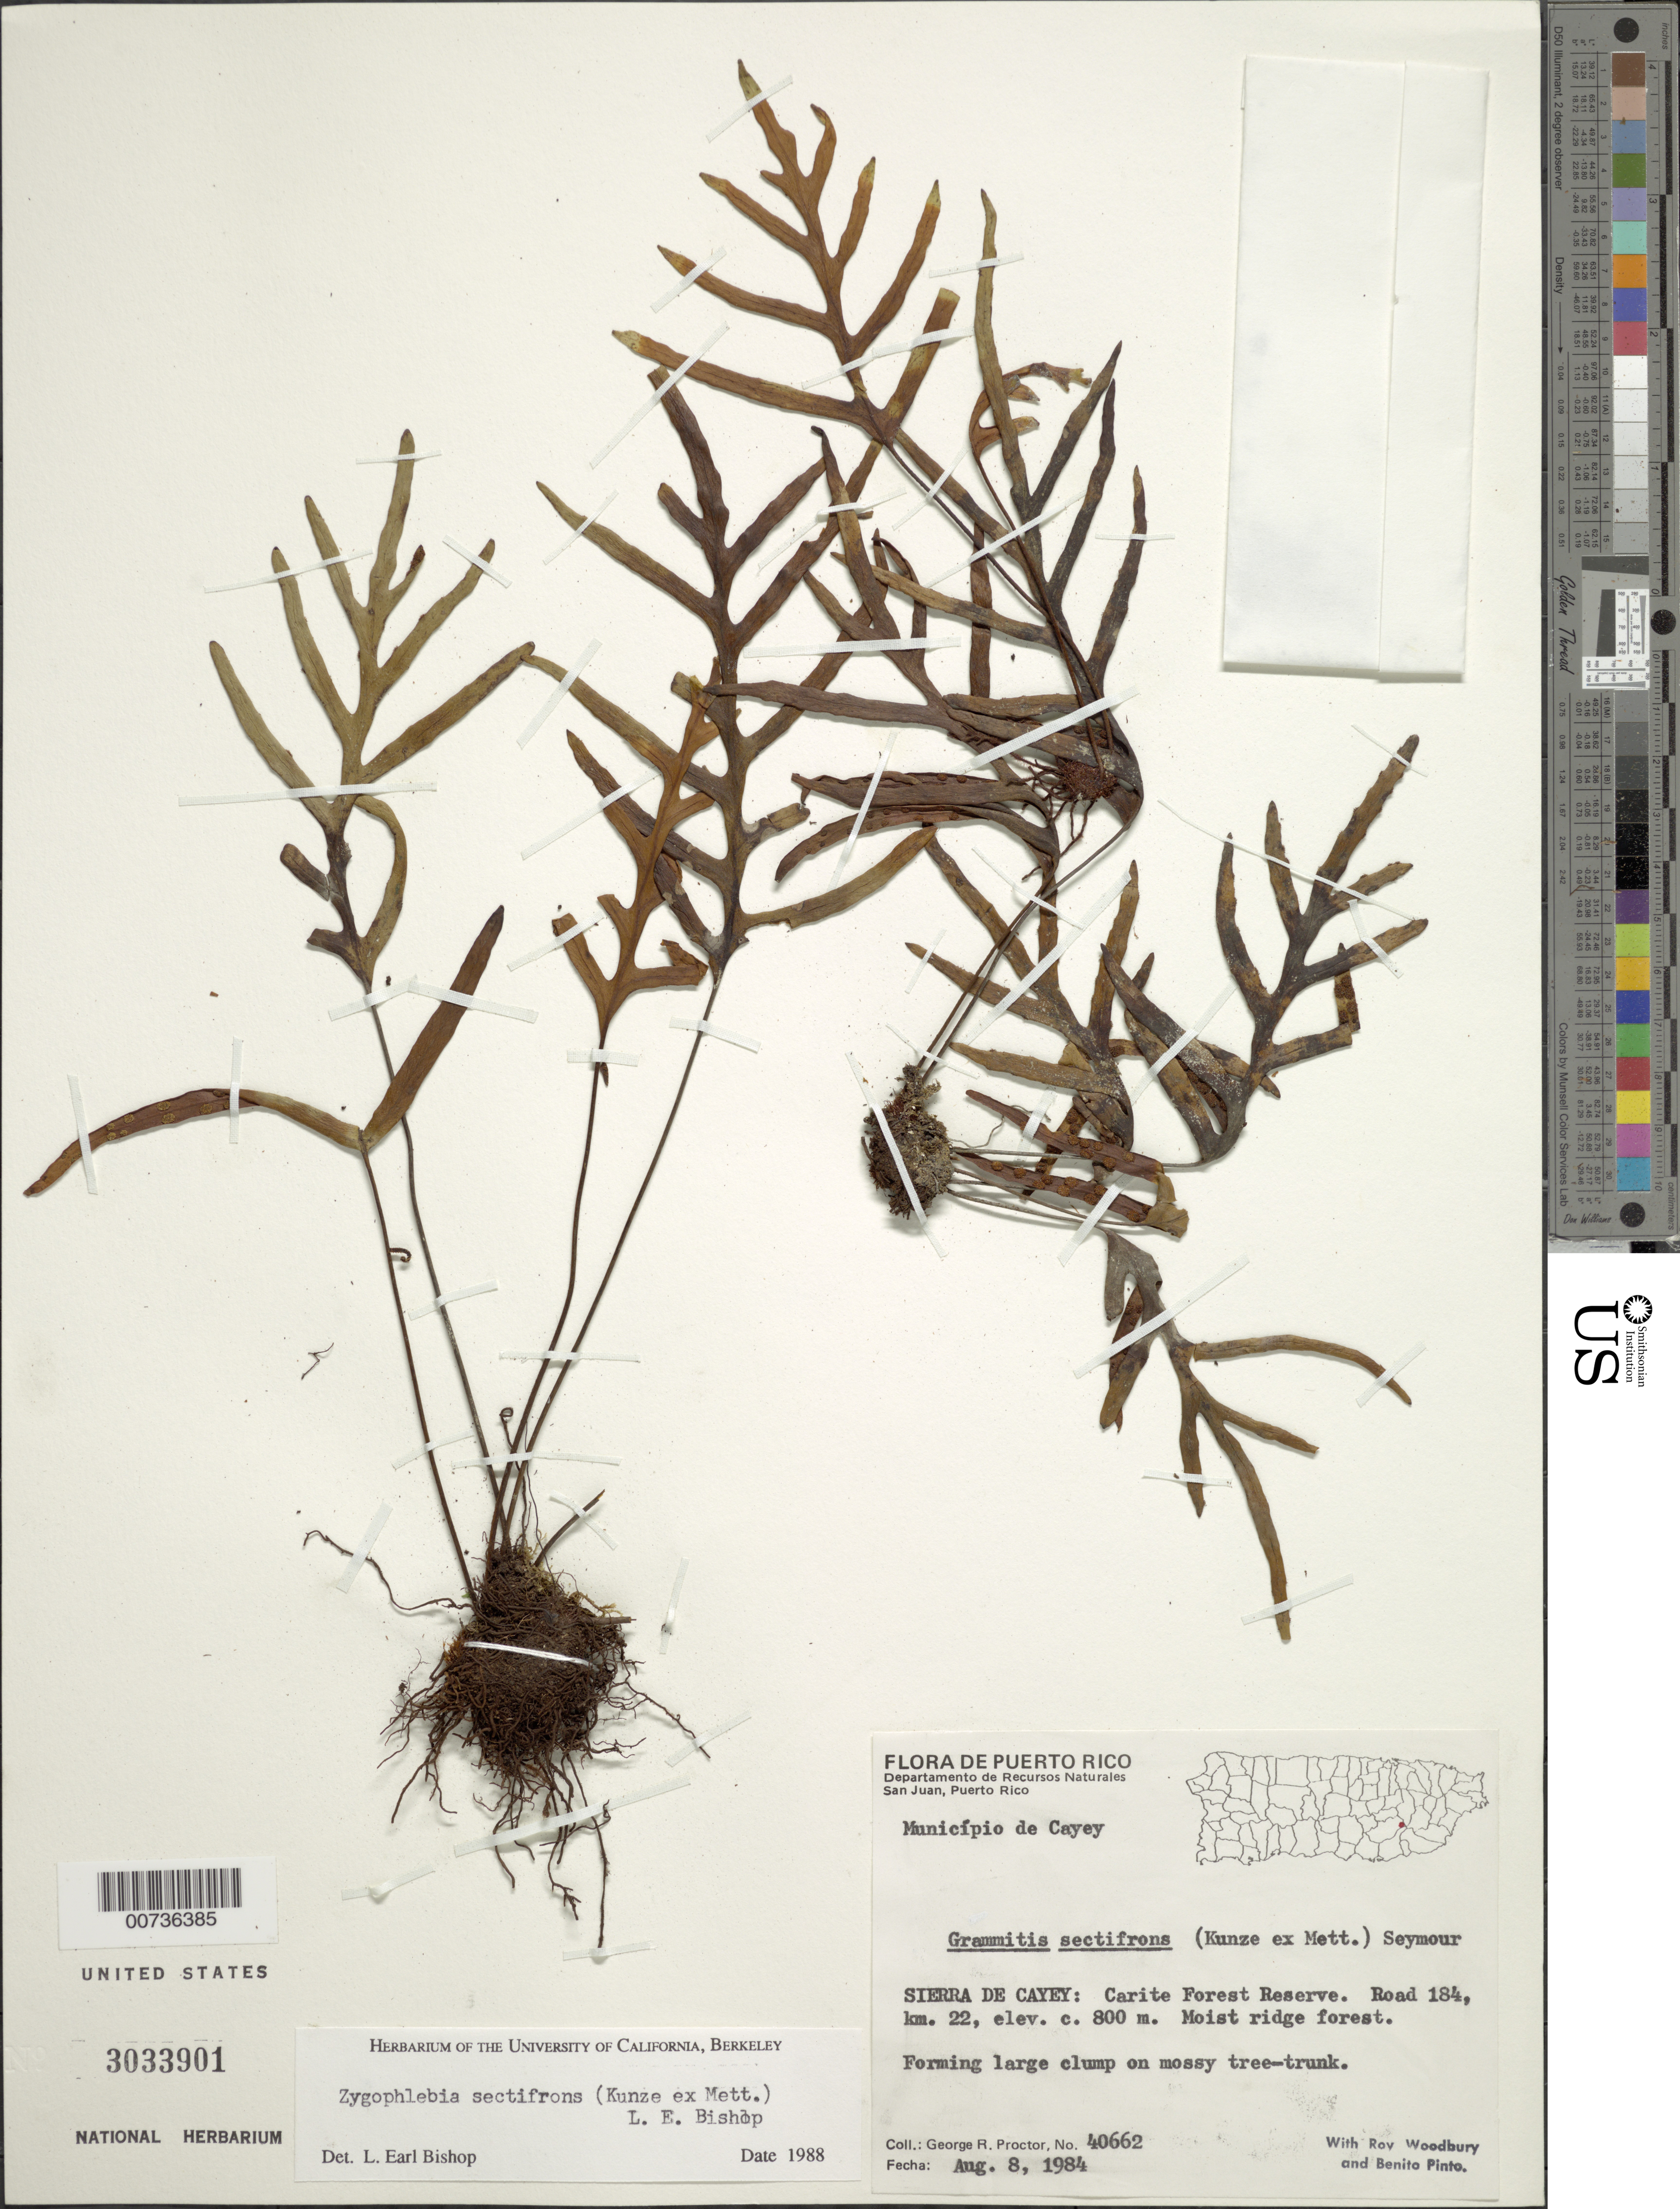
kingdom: Plantae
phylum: Tracheophyta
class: Polypodiopsida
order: Polypodiales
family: Polypodiaceae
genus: Zygophlebia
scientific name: Zygophlebia sectifrons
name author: (Kunze ex Mett.) L.E. Bishop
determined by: Earl, L.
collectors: G. R. Proctor, R. O. Woodbury & B. Pinto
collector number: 40662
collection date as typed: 08 Aug 1984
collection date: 1984-08-08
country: Puerto Rico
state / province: Cayey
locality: Sierra de Cayey: Carite Forest Reserve. Road 184, km. 22. Moist ridge forest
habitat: Forming large clump on mossy tree-trunk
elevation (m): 800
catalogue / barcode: US 3033901